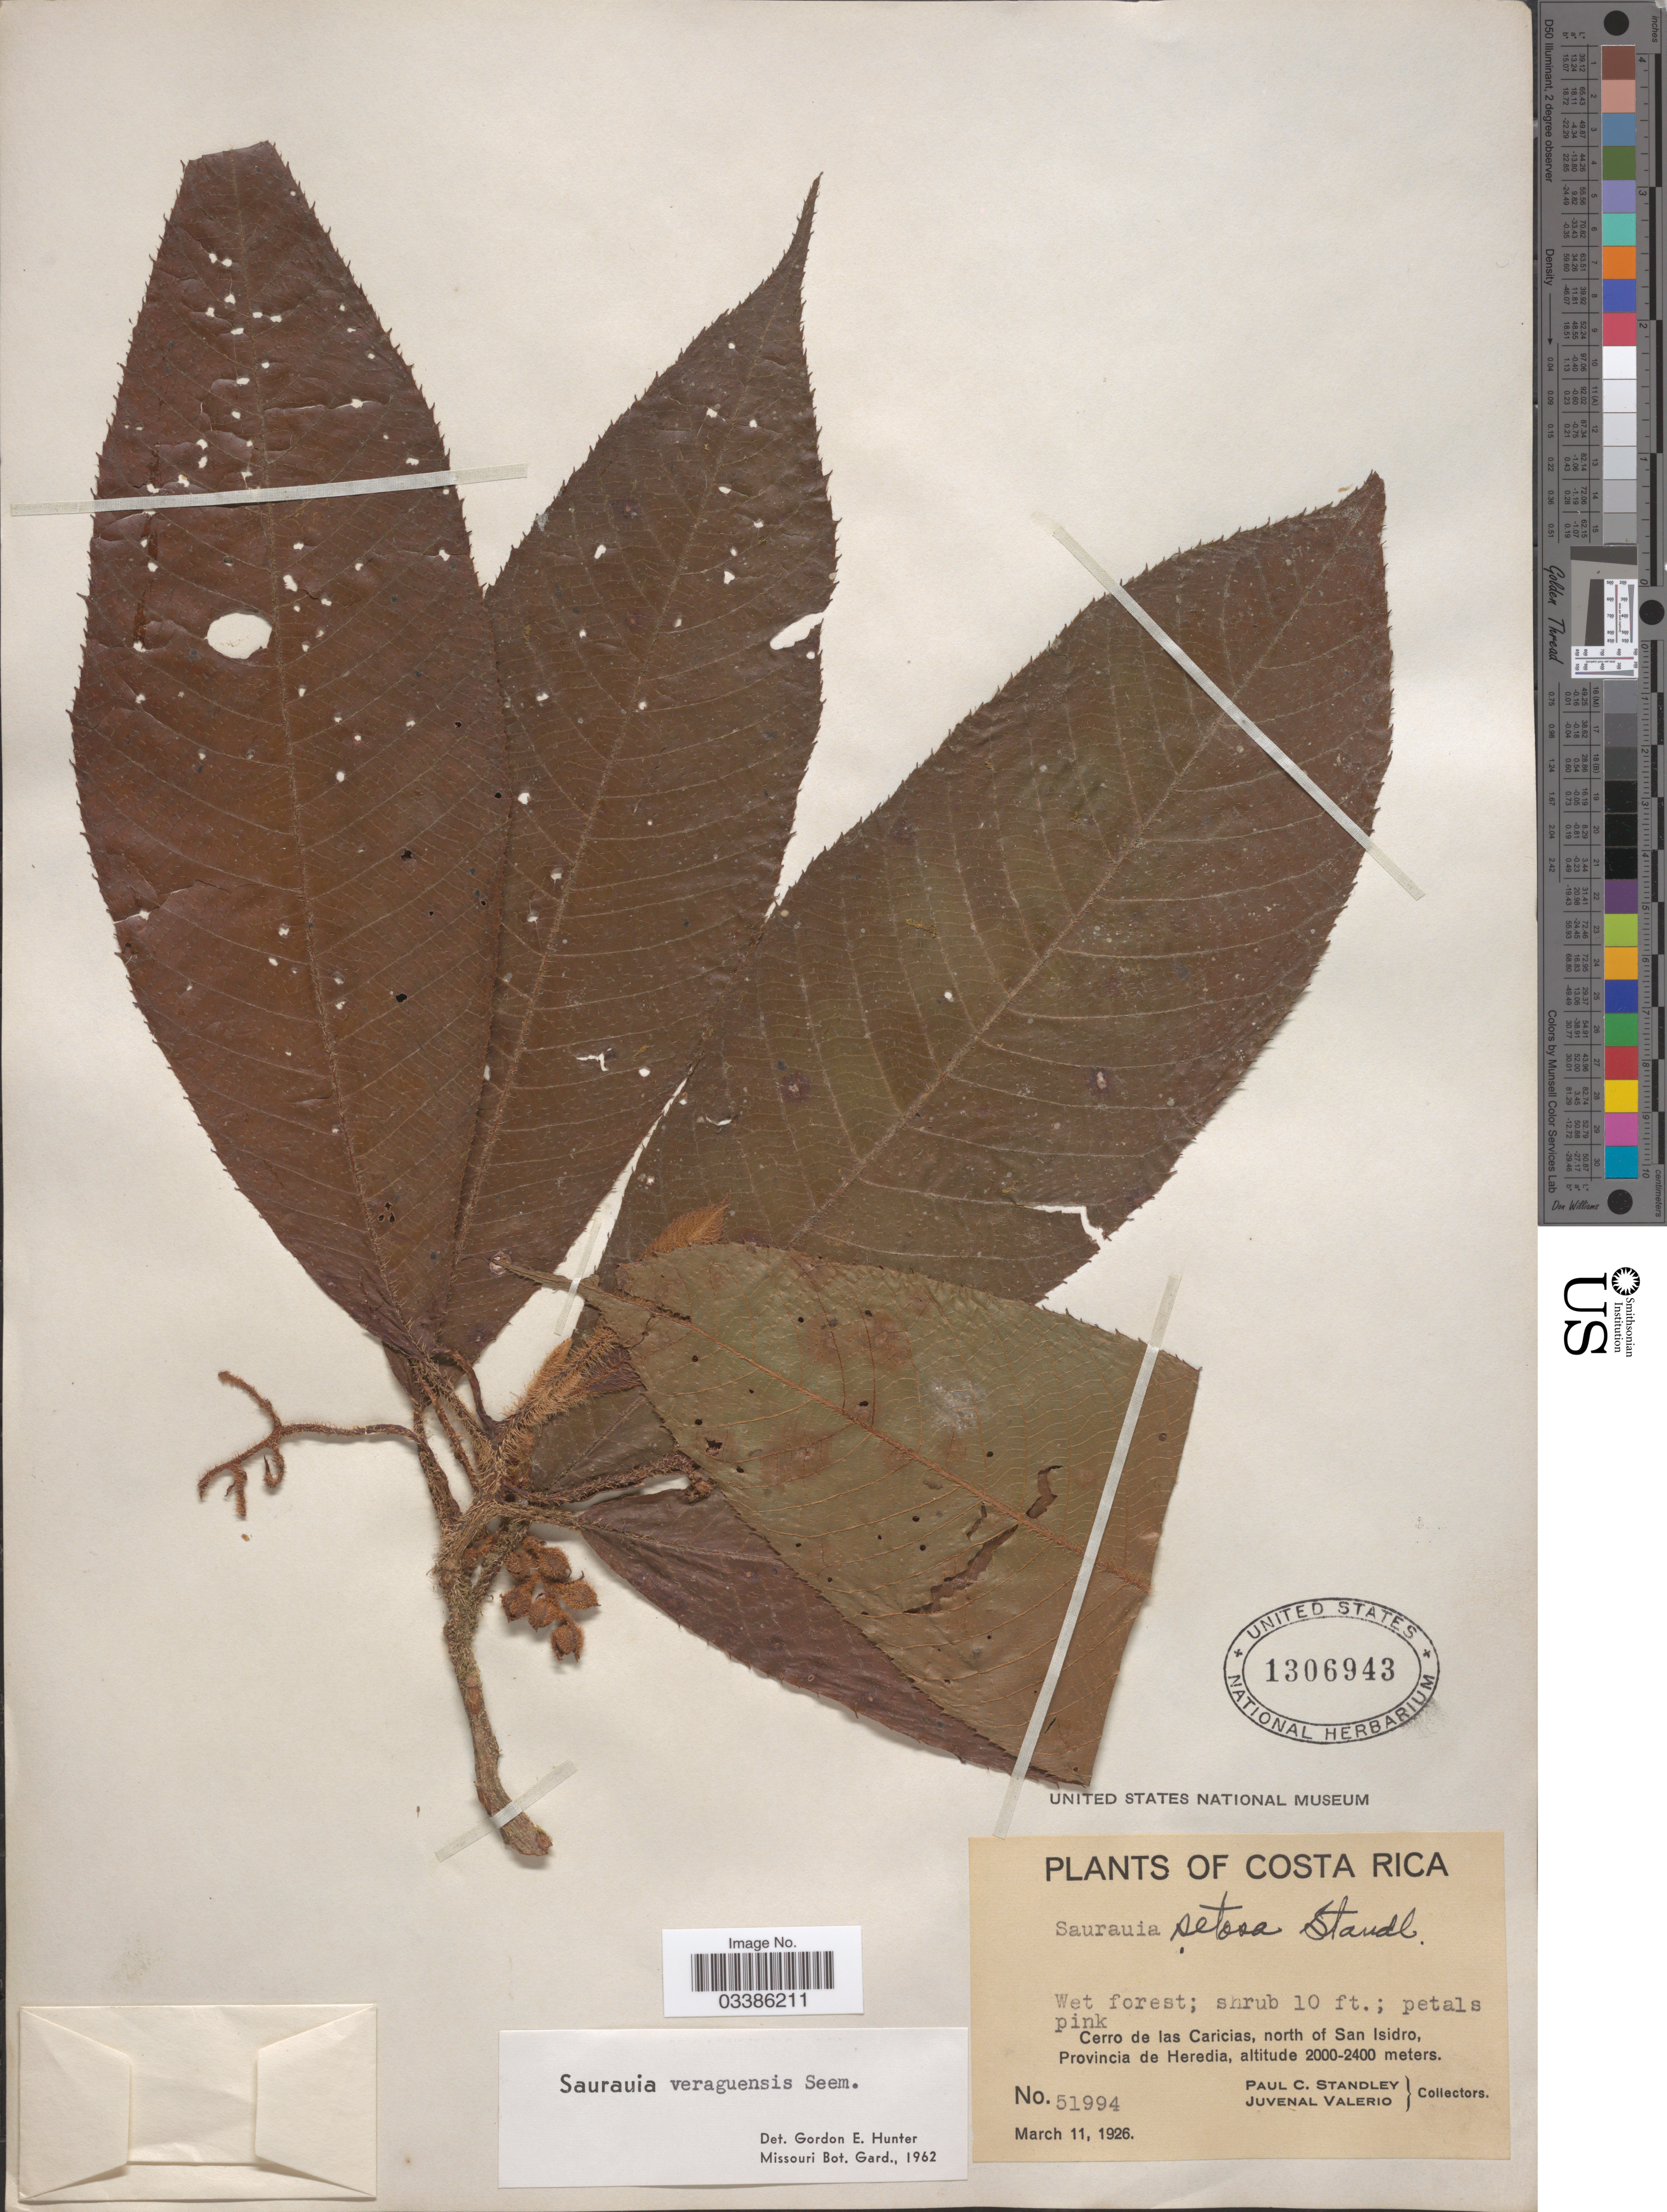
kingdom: Plantae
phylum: Tracheophyta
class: Magnoliopsida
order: Ericales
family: Actinidiaceae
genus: Saurauia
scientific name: Saurauia veraguasensis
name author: Seem.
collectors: P. C. Standley & J. Valerio R.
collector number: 51994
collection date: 1926-03-11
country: Costa Rica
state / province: Heredia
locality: Cerro de las Caricias, north of San Isidro.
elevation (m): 2000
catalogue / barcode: US 1306943